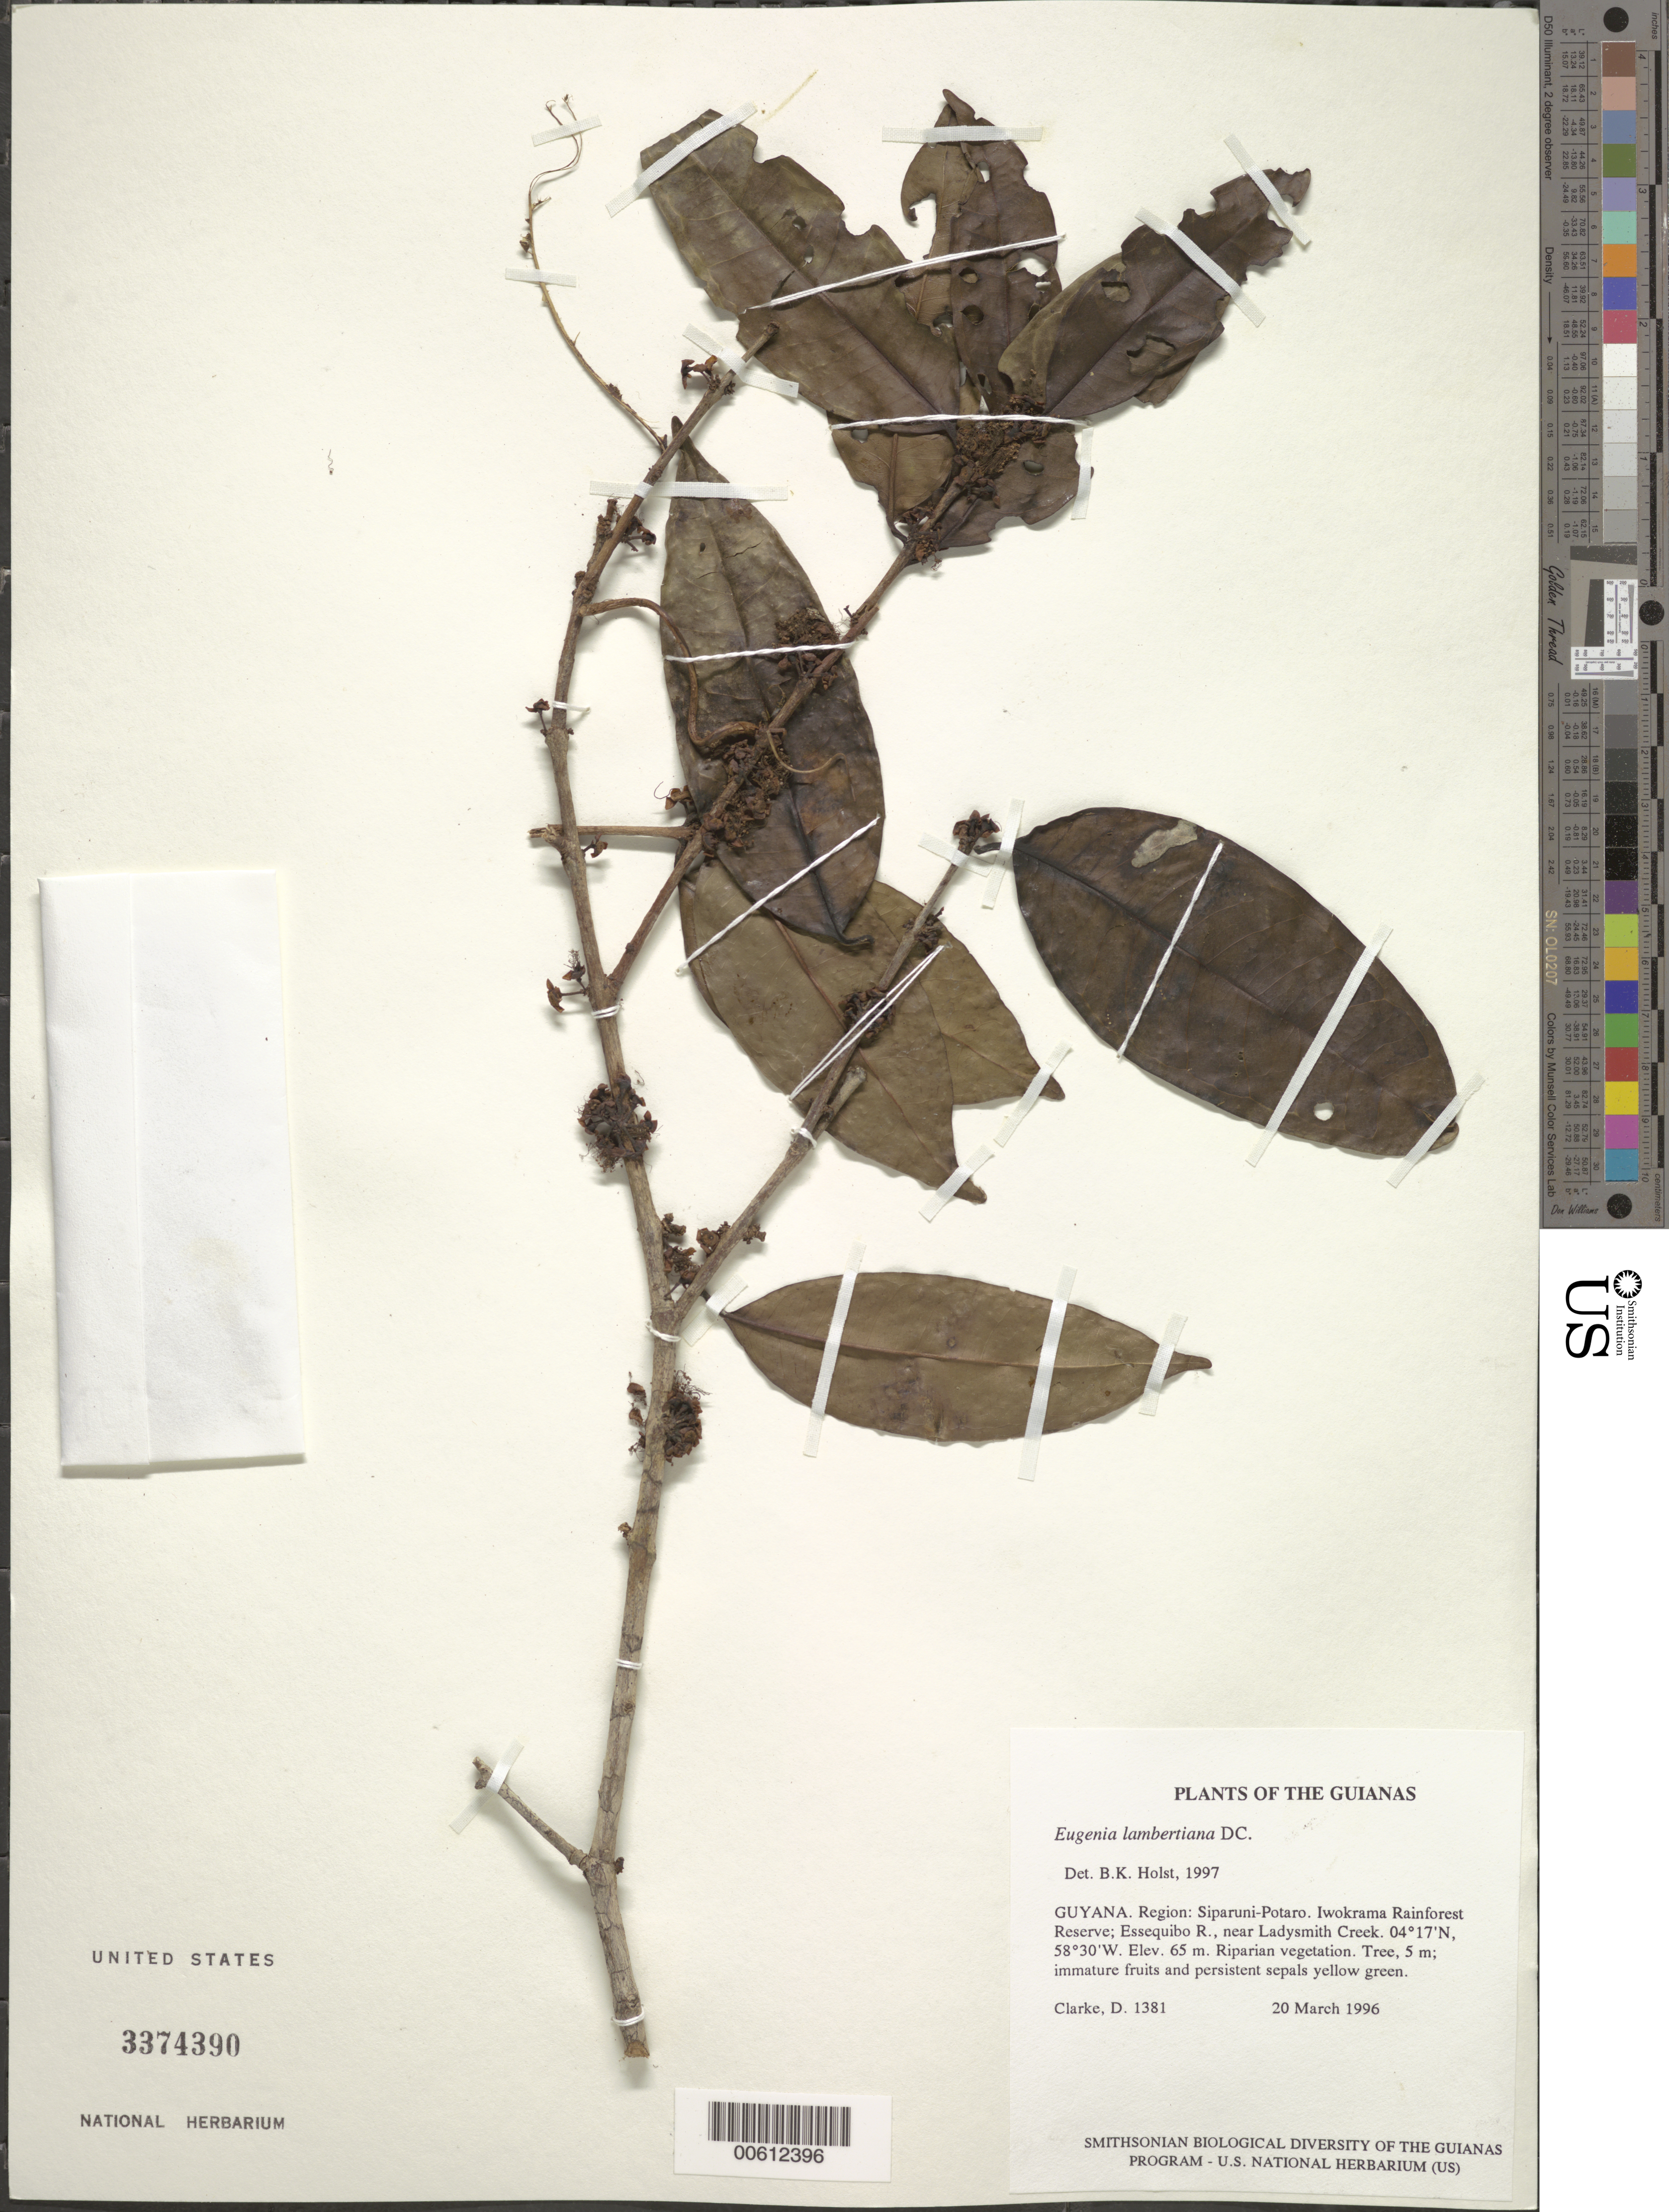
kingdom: Plantae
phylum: Tracheophyta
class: Magnoliopsida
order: Myrtales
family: Myrtaceae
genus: Eugenia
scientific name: Eugenia lambertiana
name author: DC.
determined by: Holst, Bruce K.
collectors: H. D. Clarke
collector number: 1381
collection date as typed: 20 March 1996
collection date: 1996-03-20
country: Guyana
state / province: Potaro-Siparuni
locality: Iwokrama Rainforest Reserve; Essequibo R., near Ladysmith Creek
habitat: Riparian vegetation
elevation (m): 65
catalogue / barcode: US 3374390